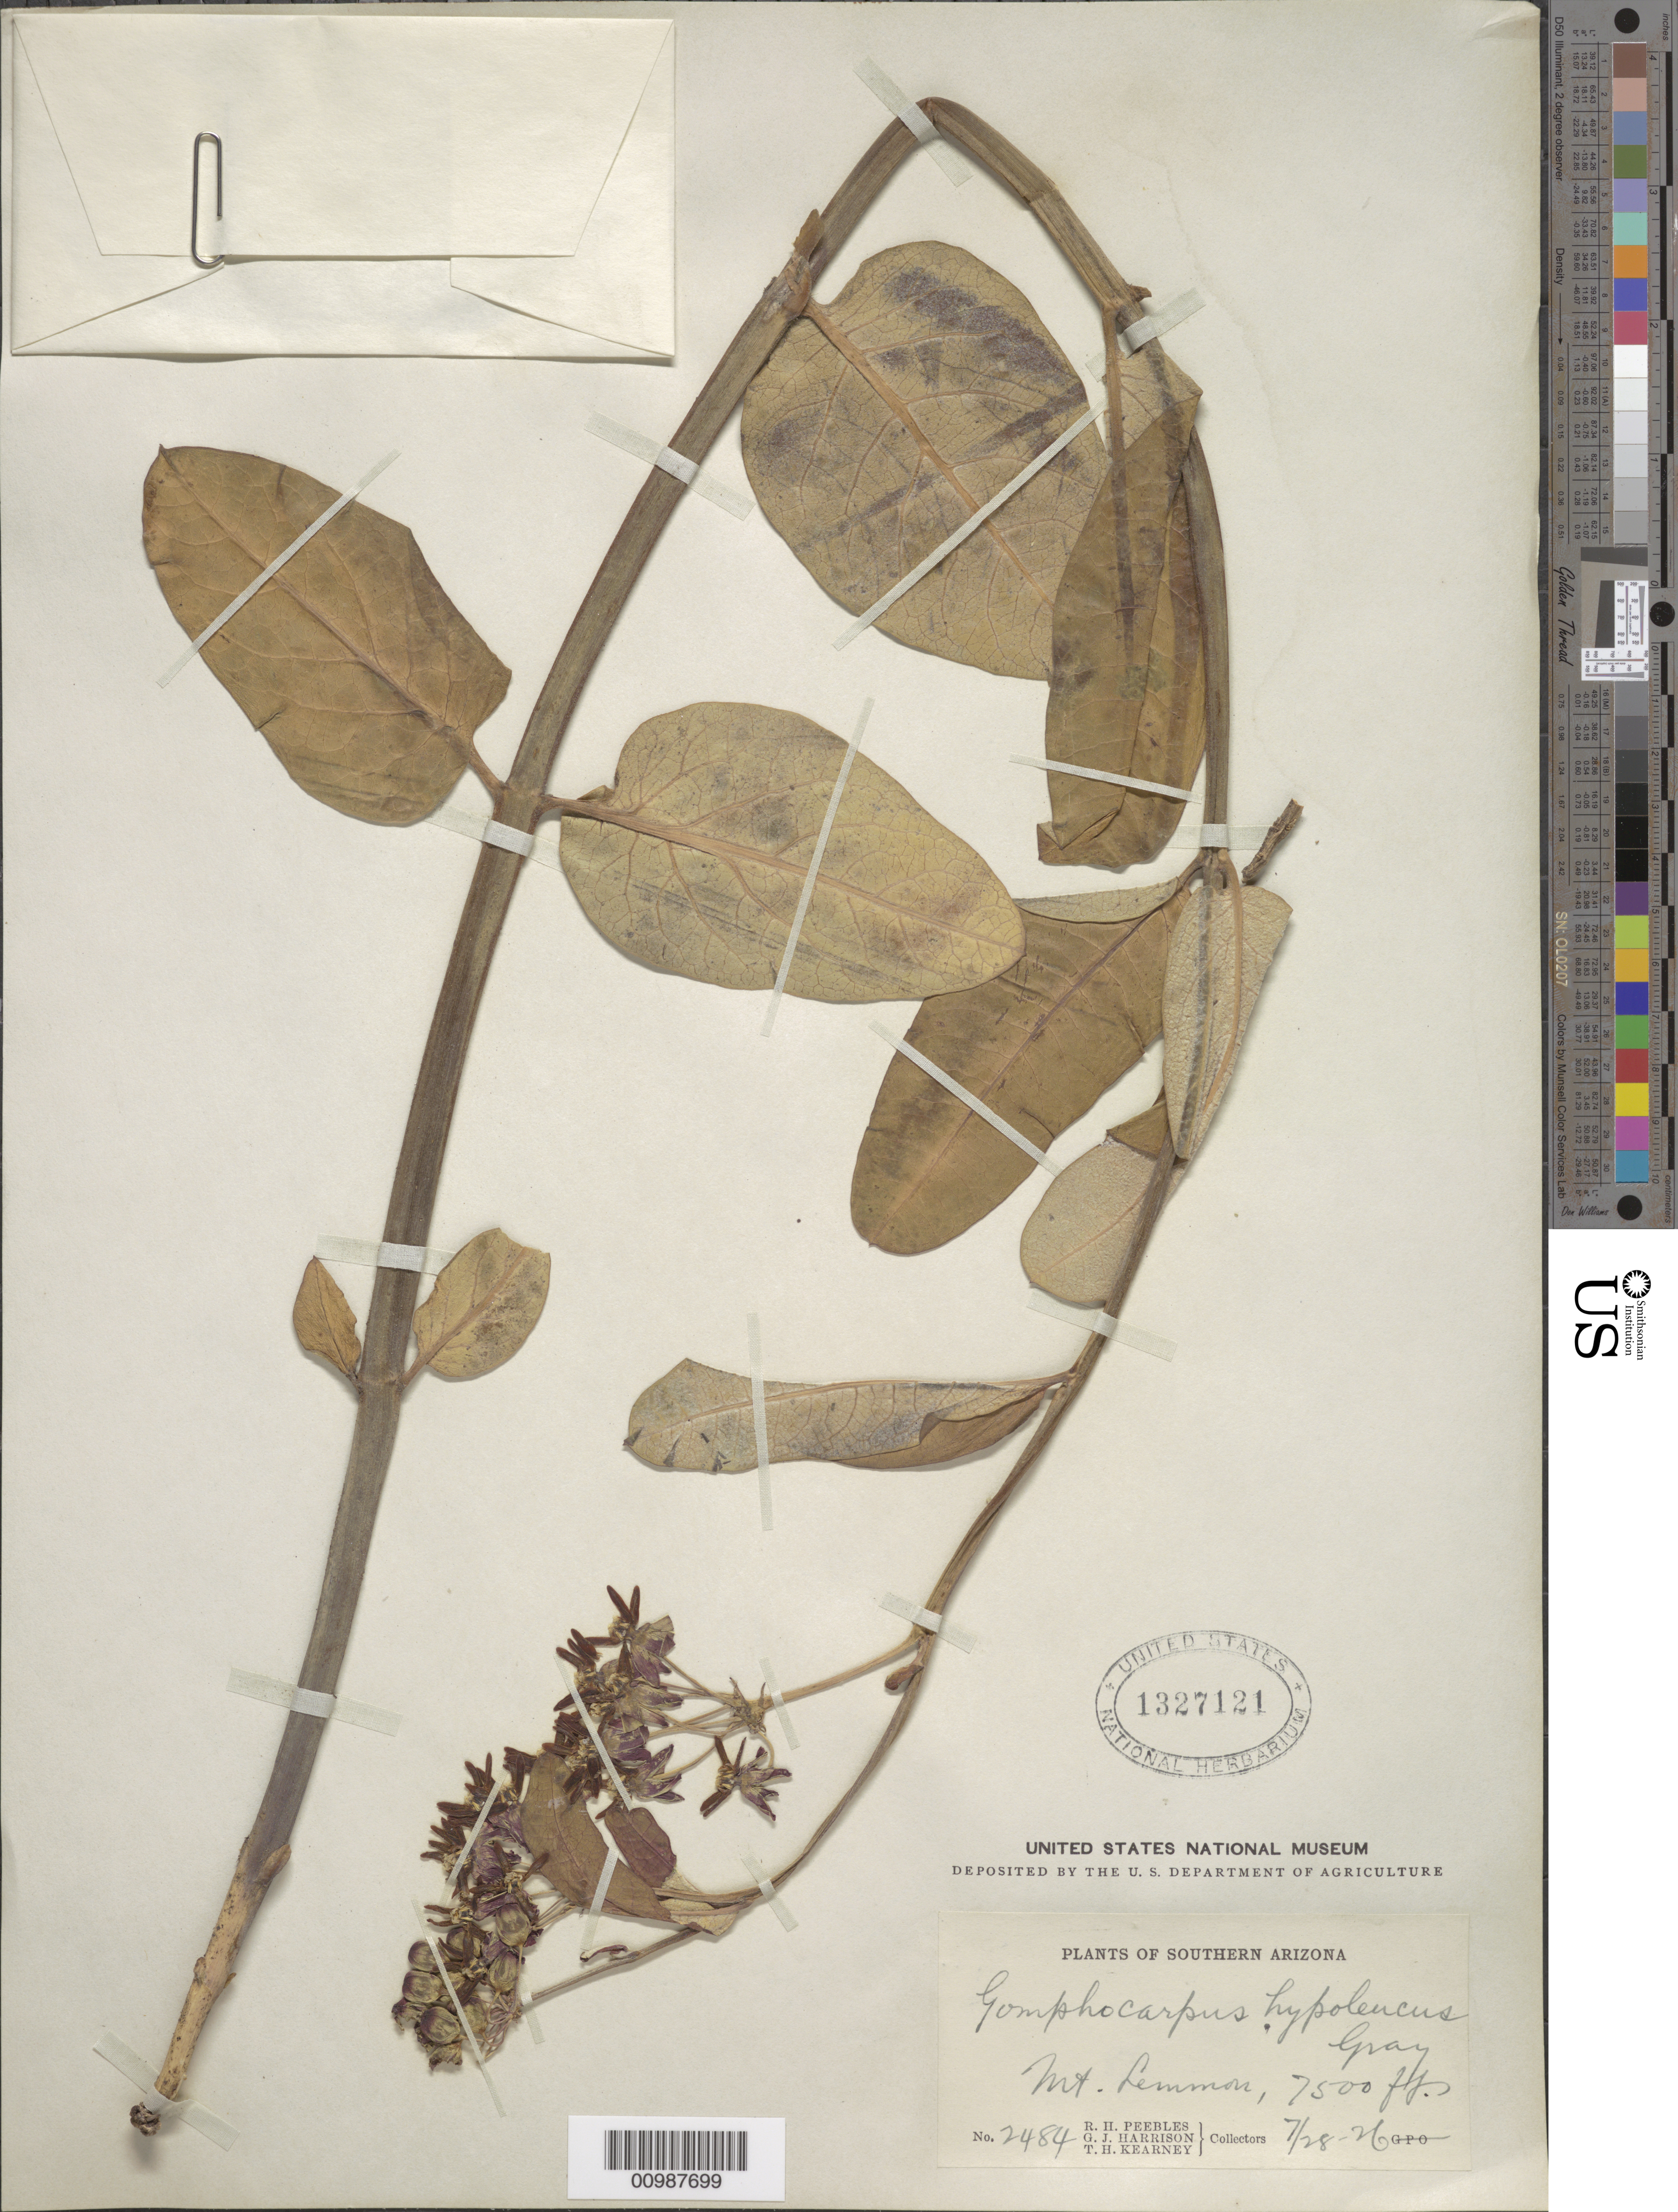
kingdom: Plantae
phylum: Tracheophyta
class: Magnoliopsida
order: Gentianales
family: Apocynaceae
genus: Asclepias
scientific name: Asclepias hypoleuca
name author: (A. Gray) Woodson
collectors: R. H. Peebles & G. J. Harrison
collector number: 2484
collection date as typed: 28 Jul 1926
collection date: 1926-07-28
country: United States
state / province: Arizona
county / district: Pima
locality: Mount Lemmon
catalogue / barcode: US 1327121